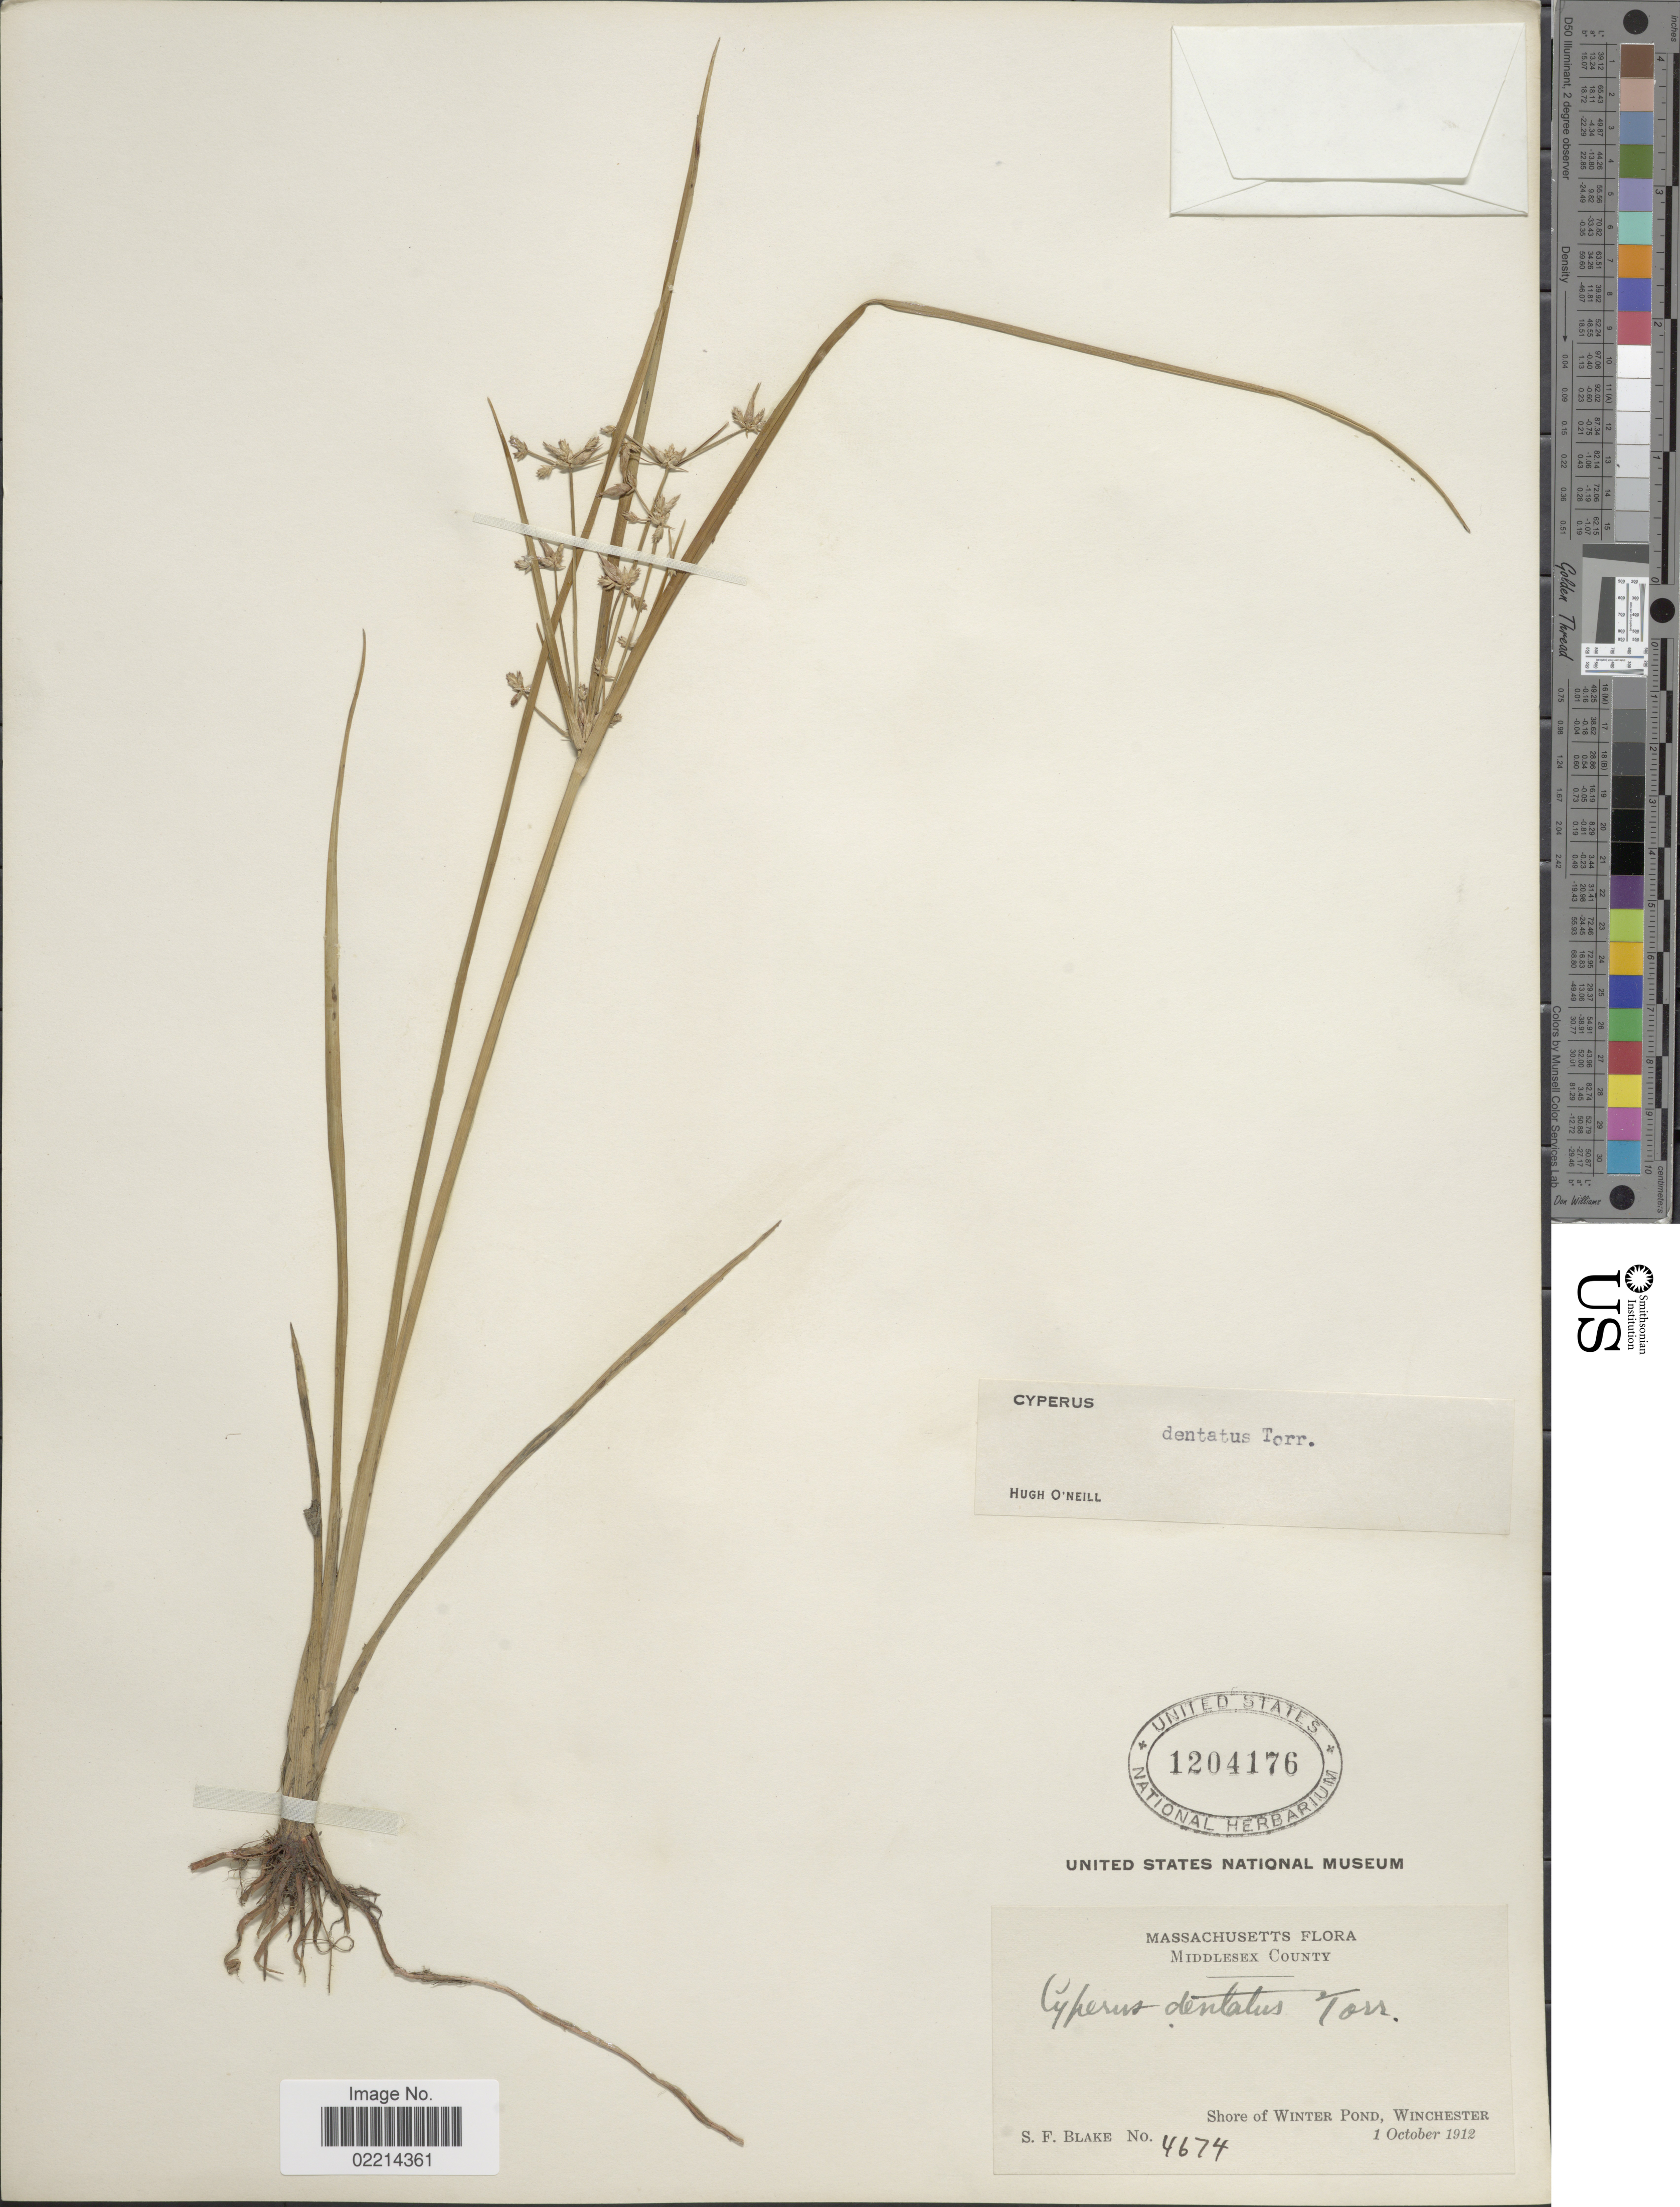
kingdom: Plantae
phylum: Tracheophyta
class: Liliopsida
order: Poales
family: Cyperaceae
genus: Cyperus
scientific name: Cyperus dentatus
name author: Torr.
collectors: S. Blake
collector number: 4674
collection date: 1912-10-01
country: United States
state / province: Massachusetts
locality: Middlesex County, Shore of Winter Pond, Winchester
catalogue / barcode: US 1204176